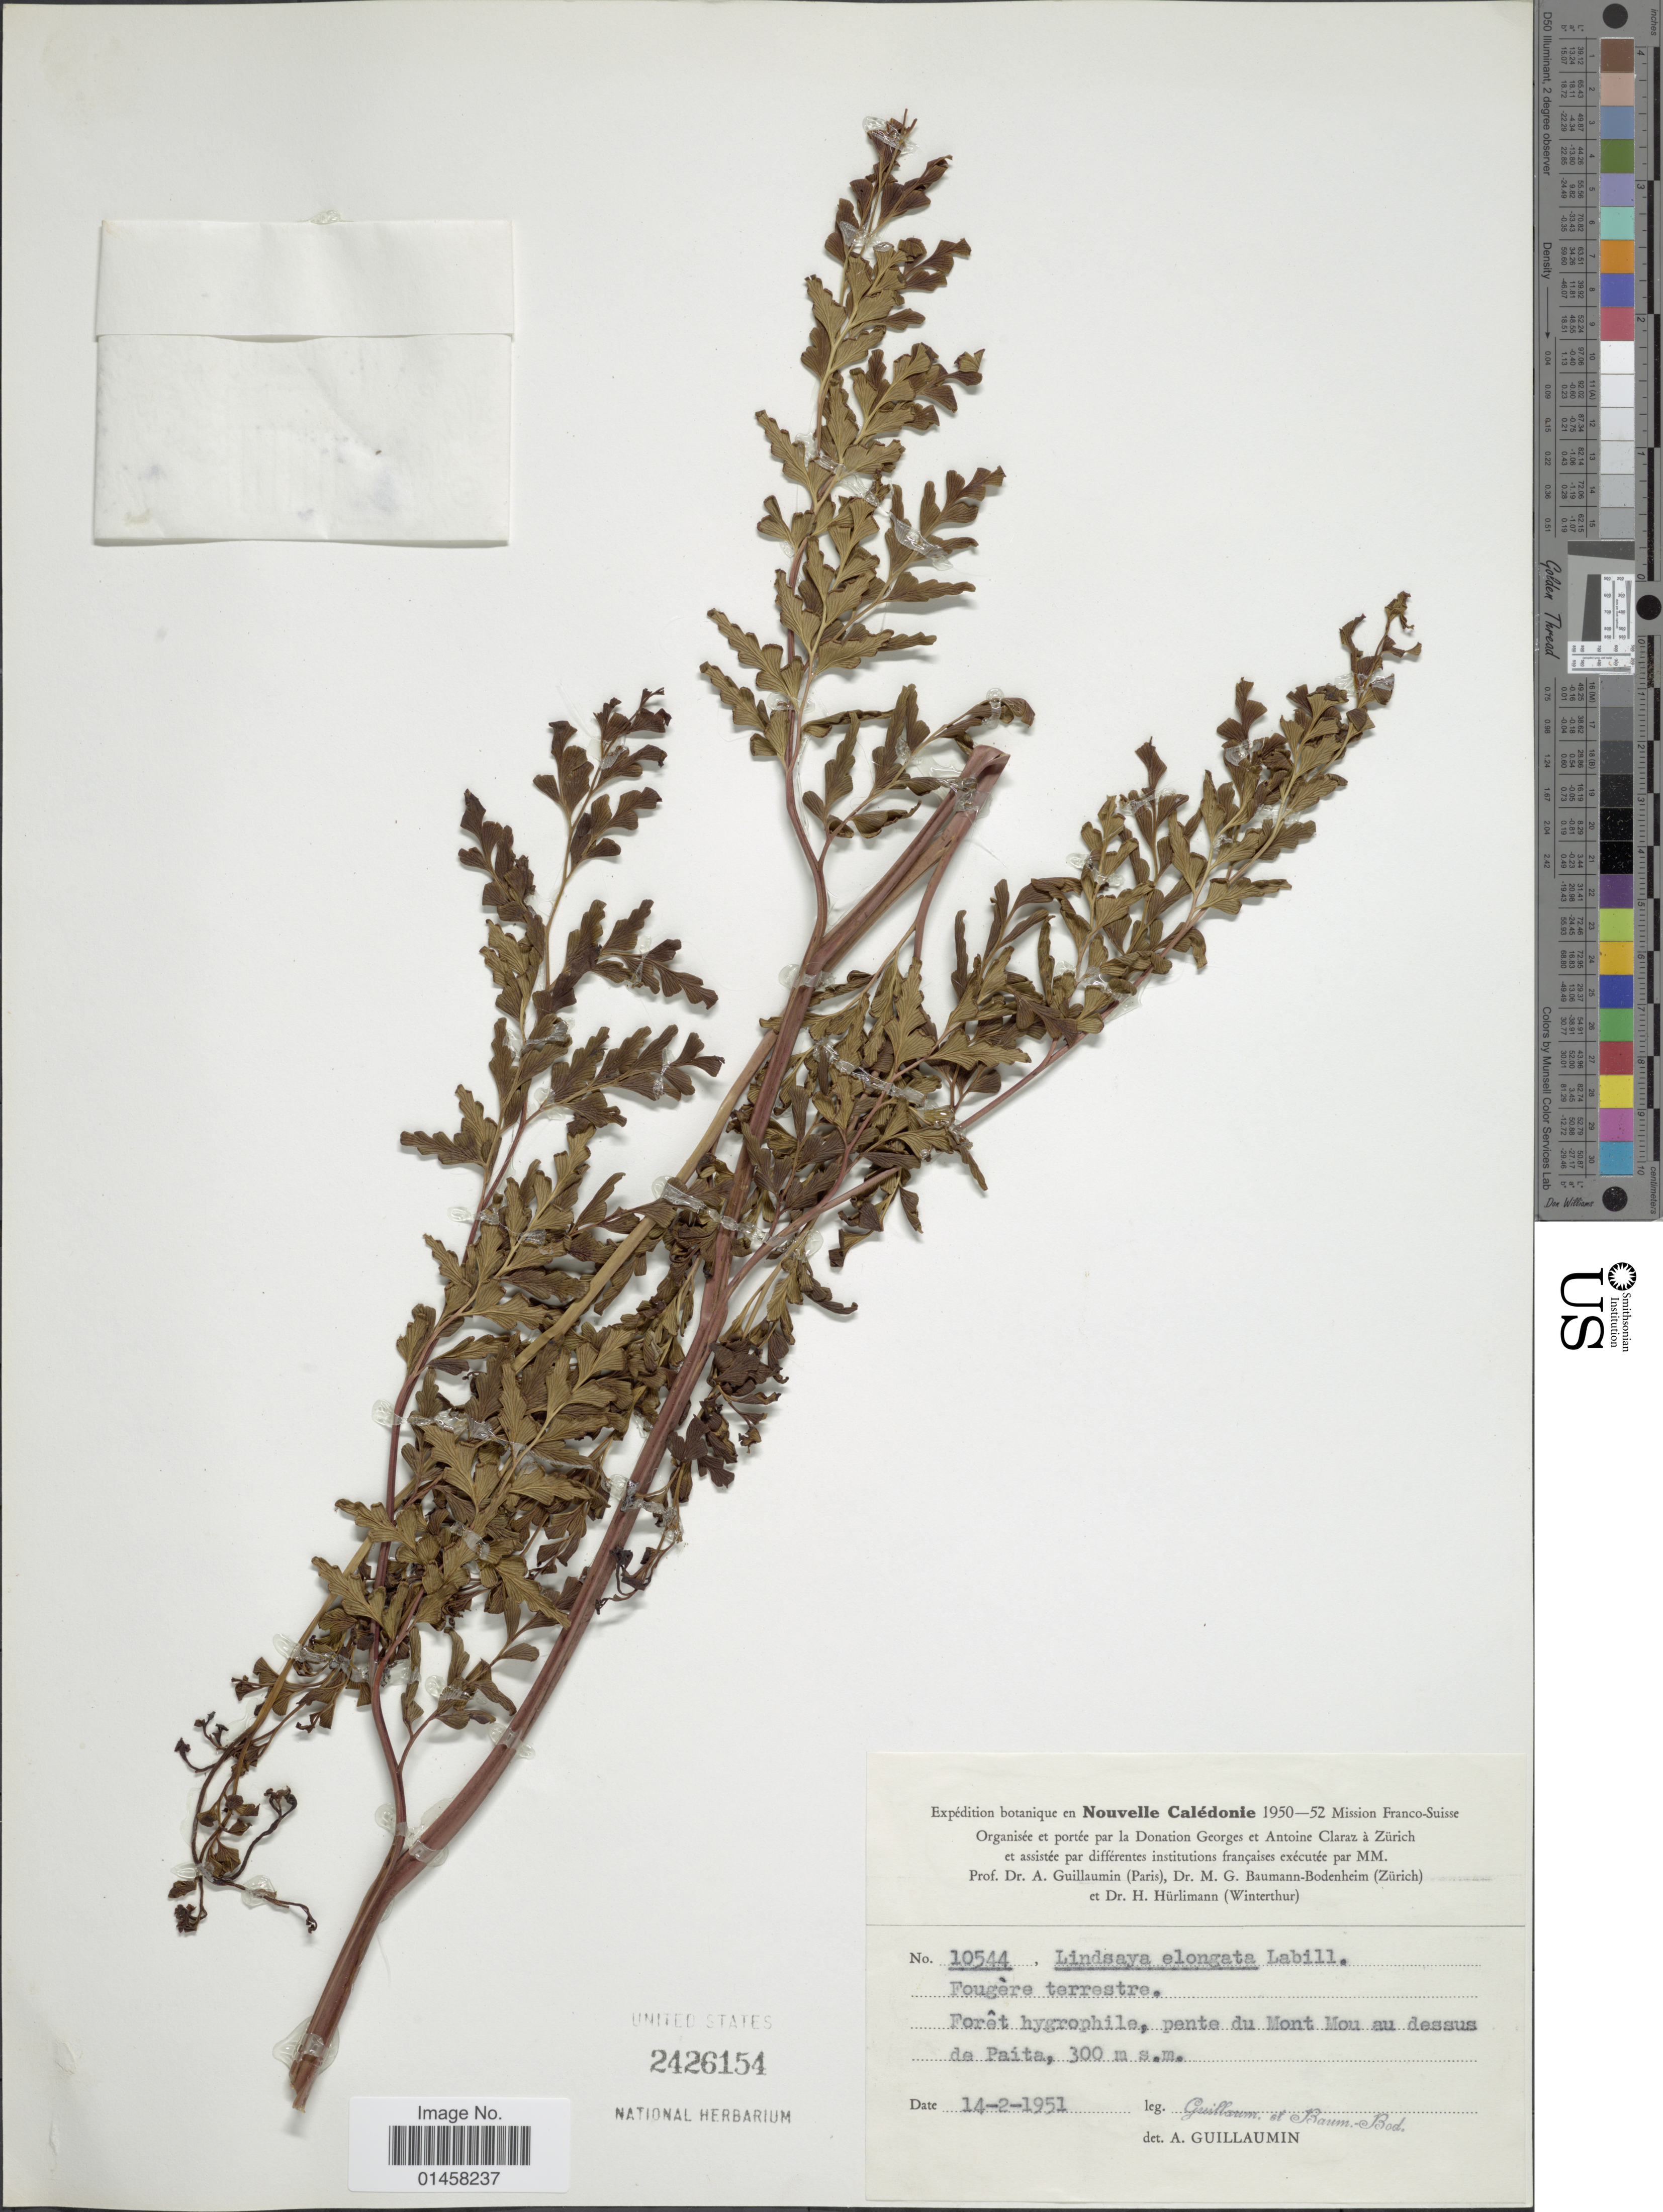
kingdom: Plantae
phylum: Tracheophyta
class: Polypodiopsida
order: Polypodiales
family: Lindsaeaceae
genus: Sphenomeris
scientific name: Sphenomeris deltoidea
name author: (C. Chr.) Copel.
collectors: A. Guillaumin & M. G. Baumann-Bodenheim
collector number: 10544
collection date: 1951-02-14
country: New Caledonia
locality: Nouvelle Calédonie. Foret hygrophile, pente du Mont Mou au dessus de Paita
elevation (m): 300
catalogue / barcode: US 2426154